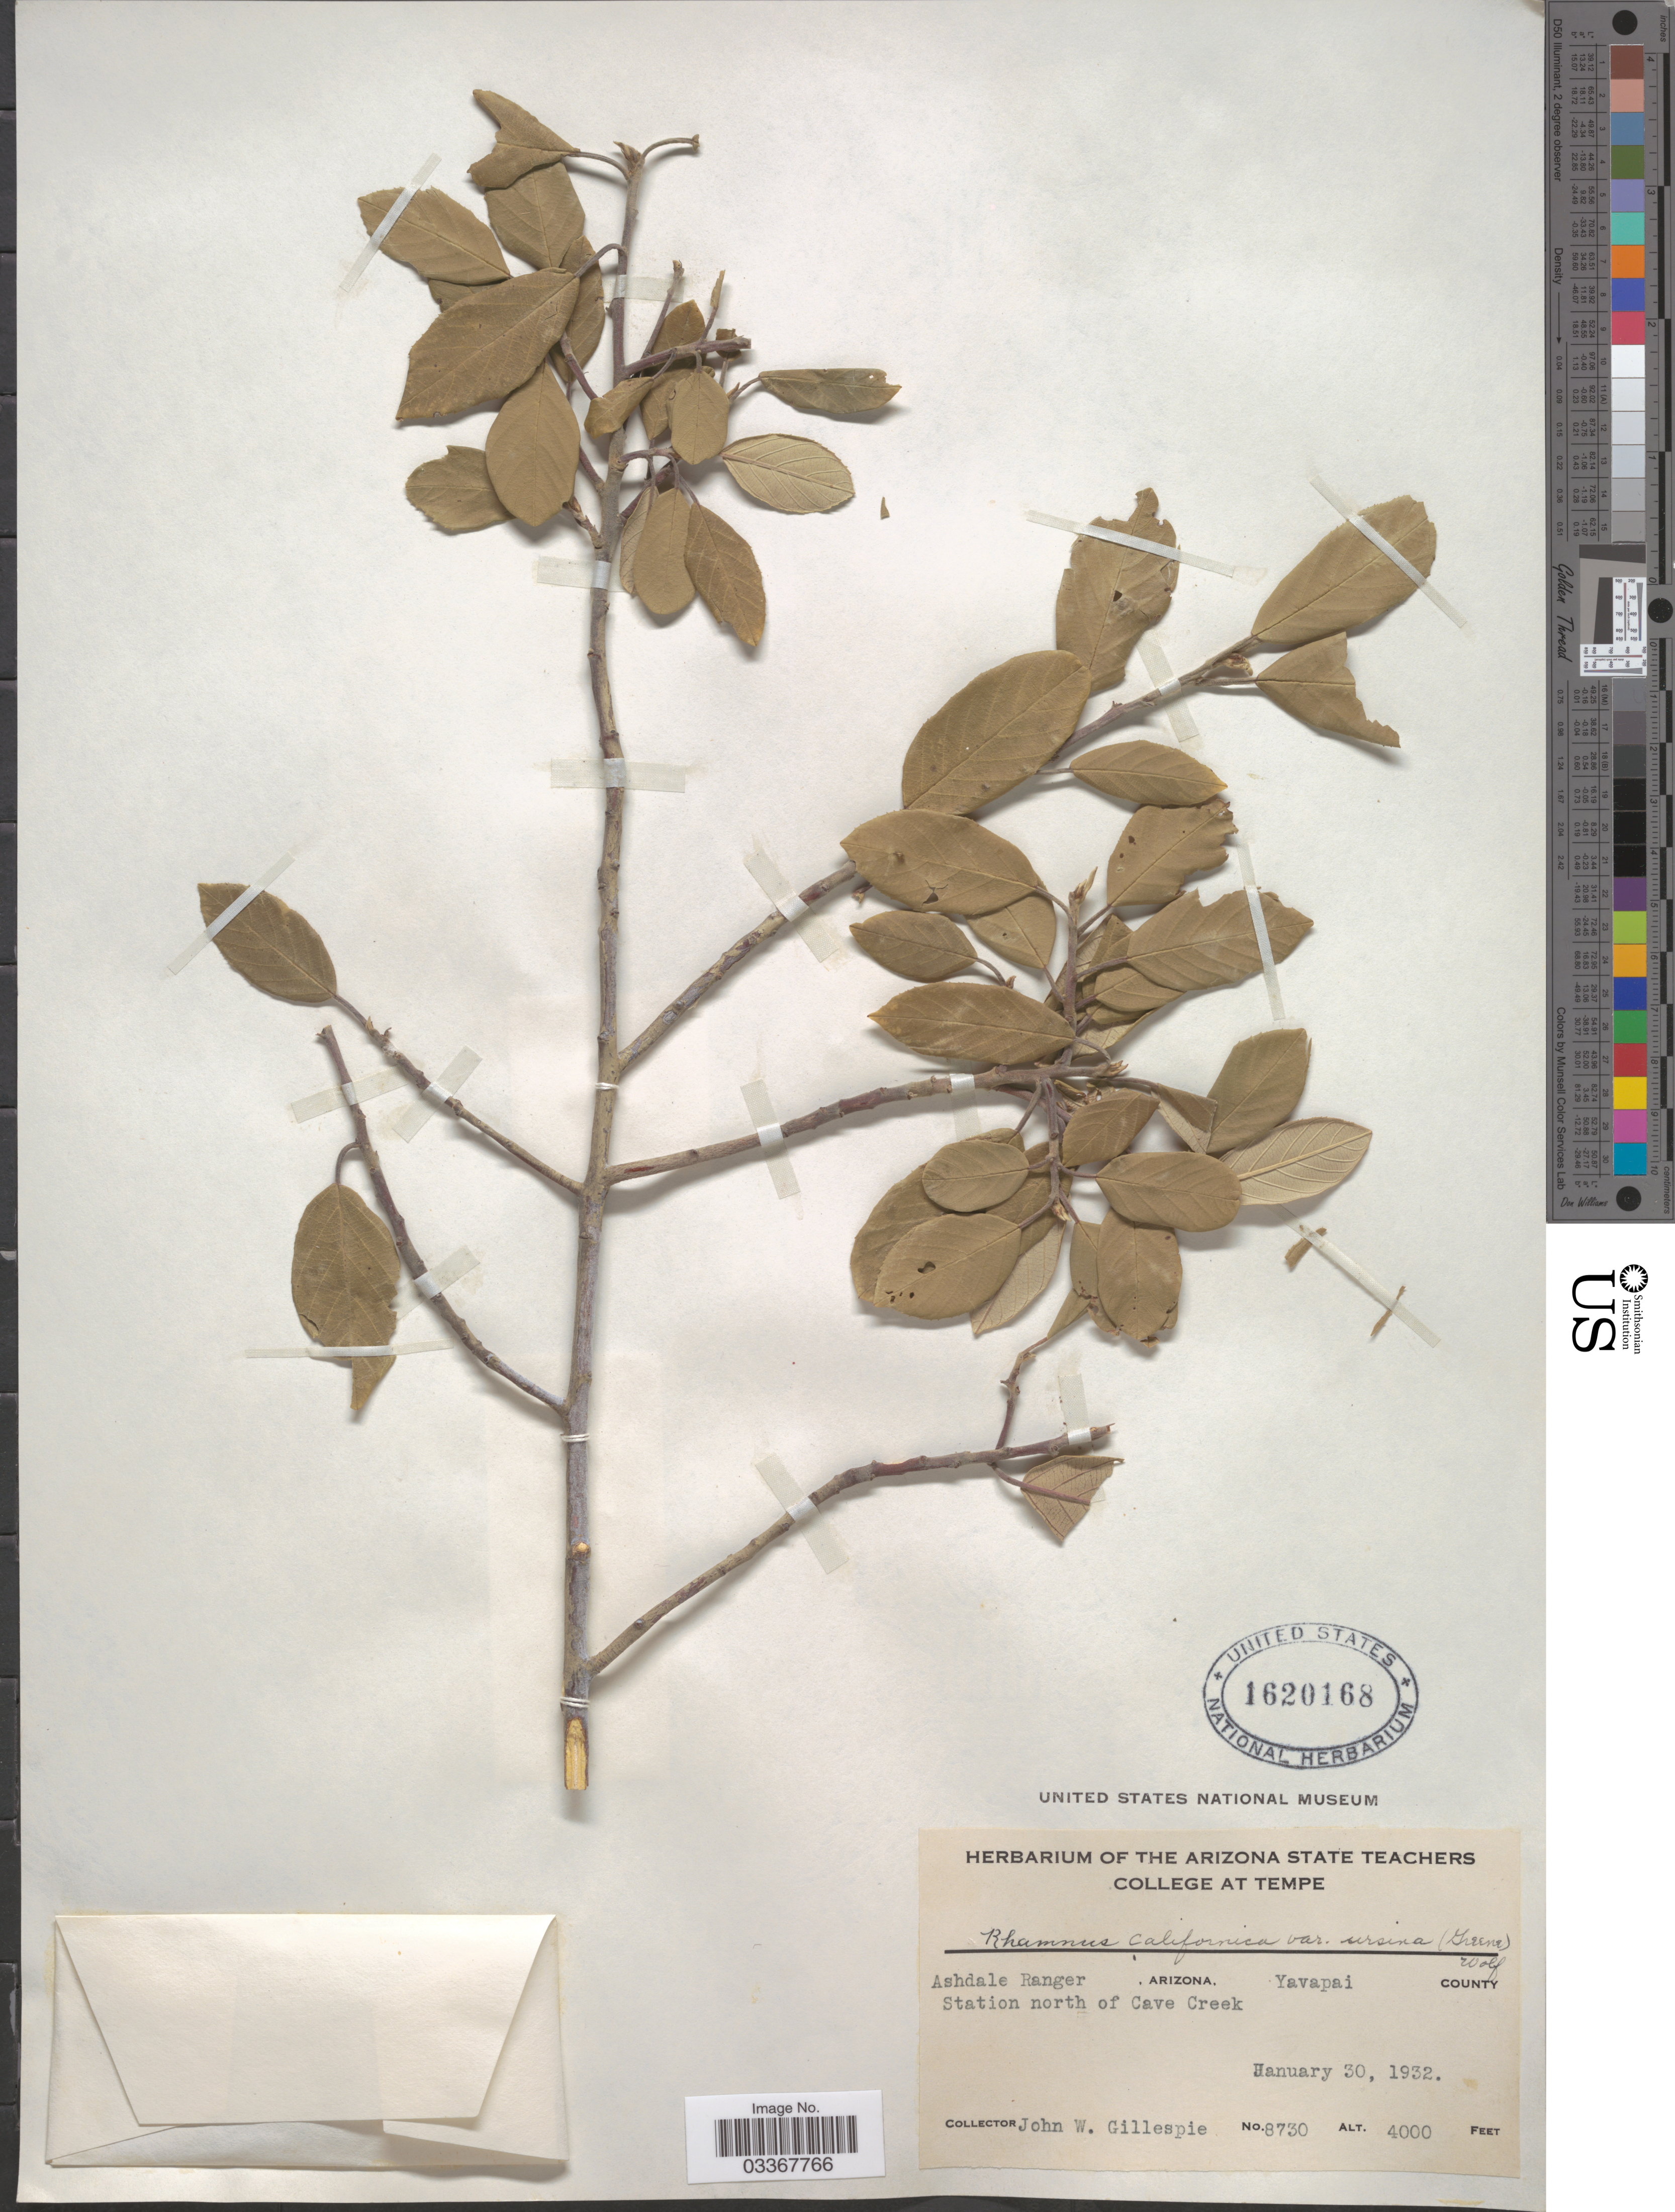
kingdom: Plantae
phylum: Tracheophyta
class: Magnoliopsida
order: Rosales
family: Rhamnaceae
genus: Frangula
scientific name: Frangula californica subsp. ursina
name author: (Greene) Kartesz & Gandhi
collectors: J. W. Gillespie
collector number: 8730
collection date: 1932-01-30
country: United States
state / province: Arizona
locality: Ashdale Ranger, Yavapai County, Station north of Cave Creek.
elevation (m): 1219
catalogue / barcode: US 1620168